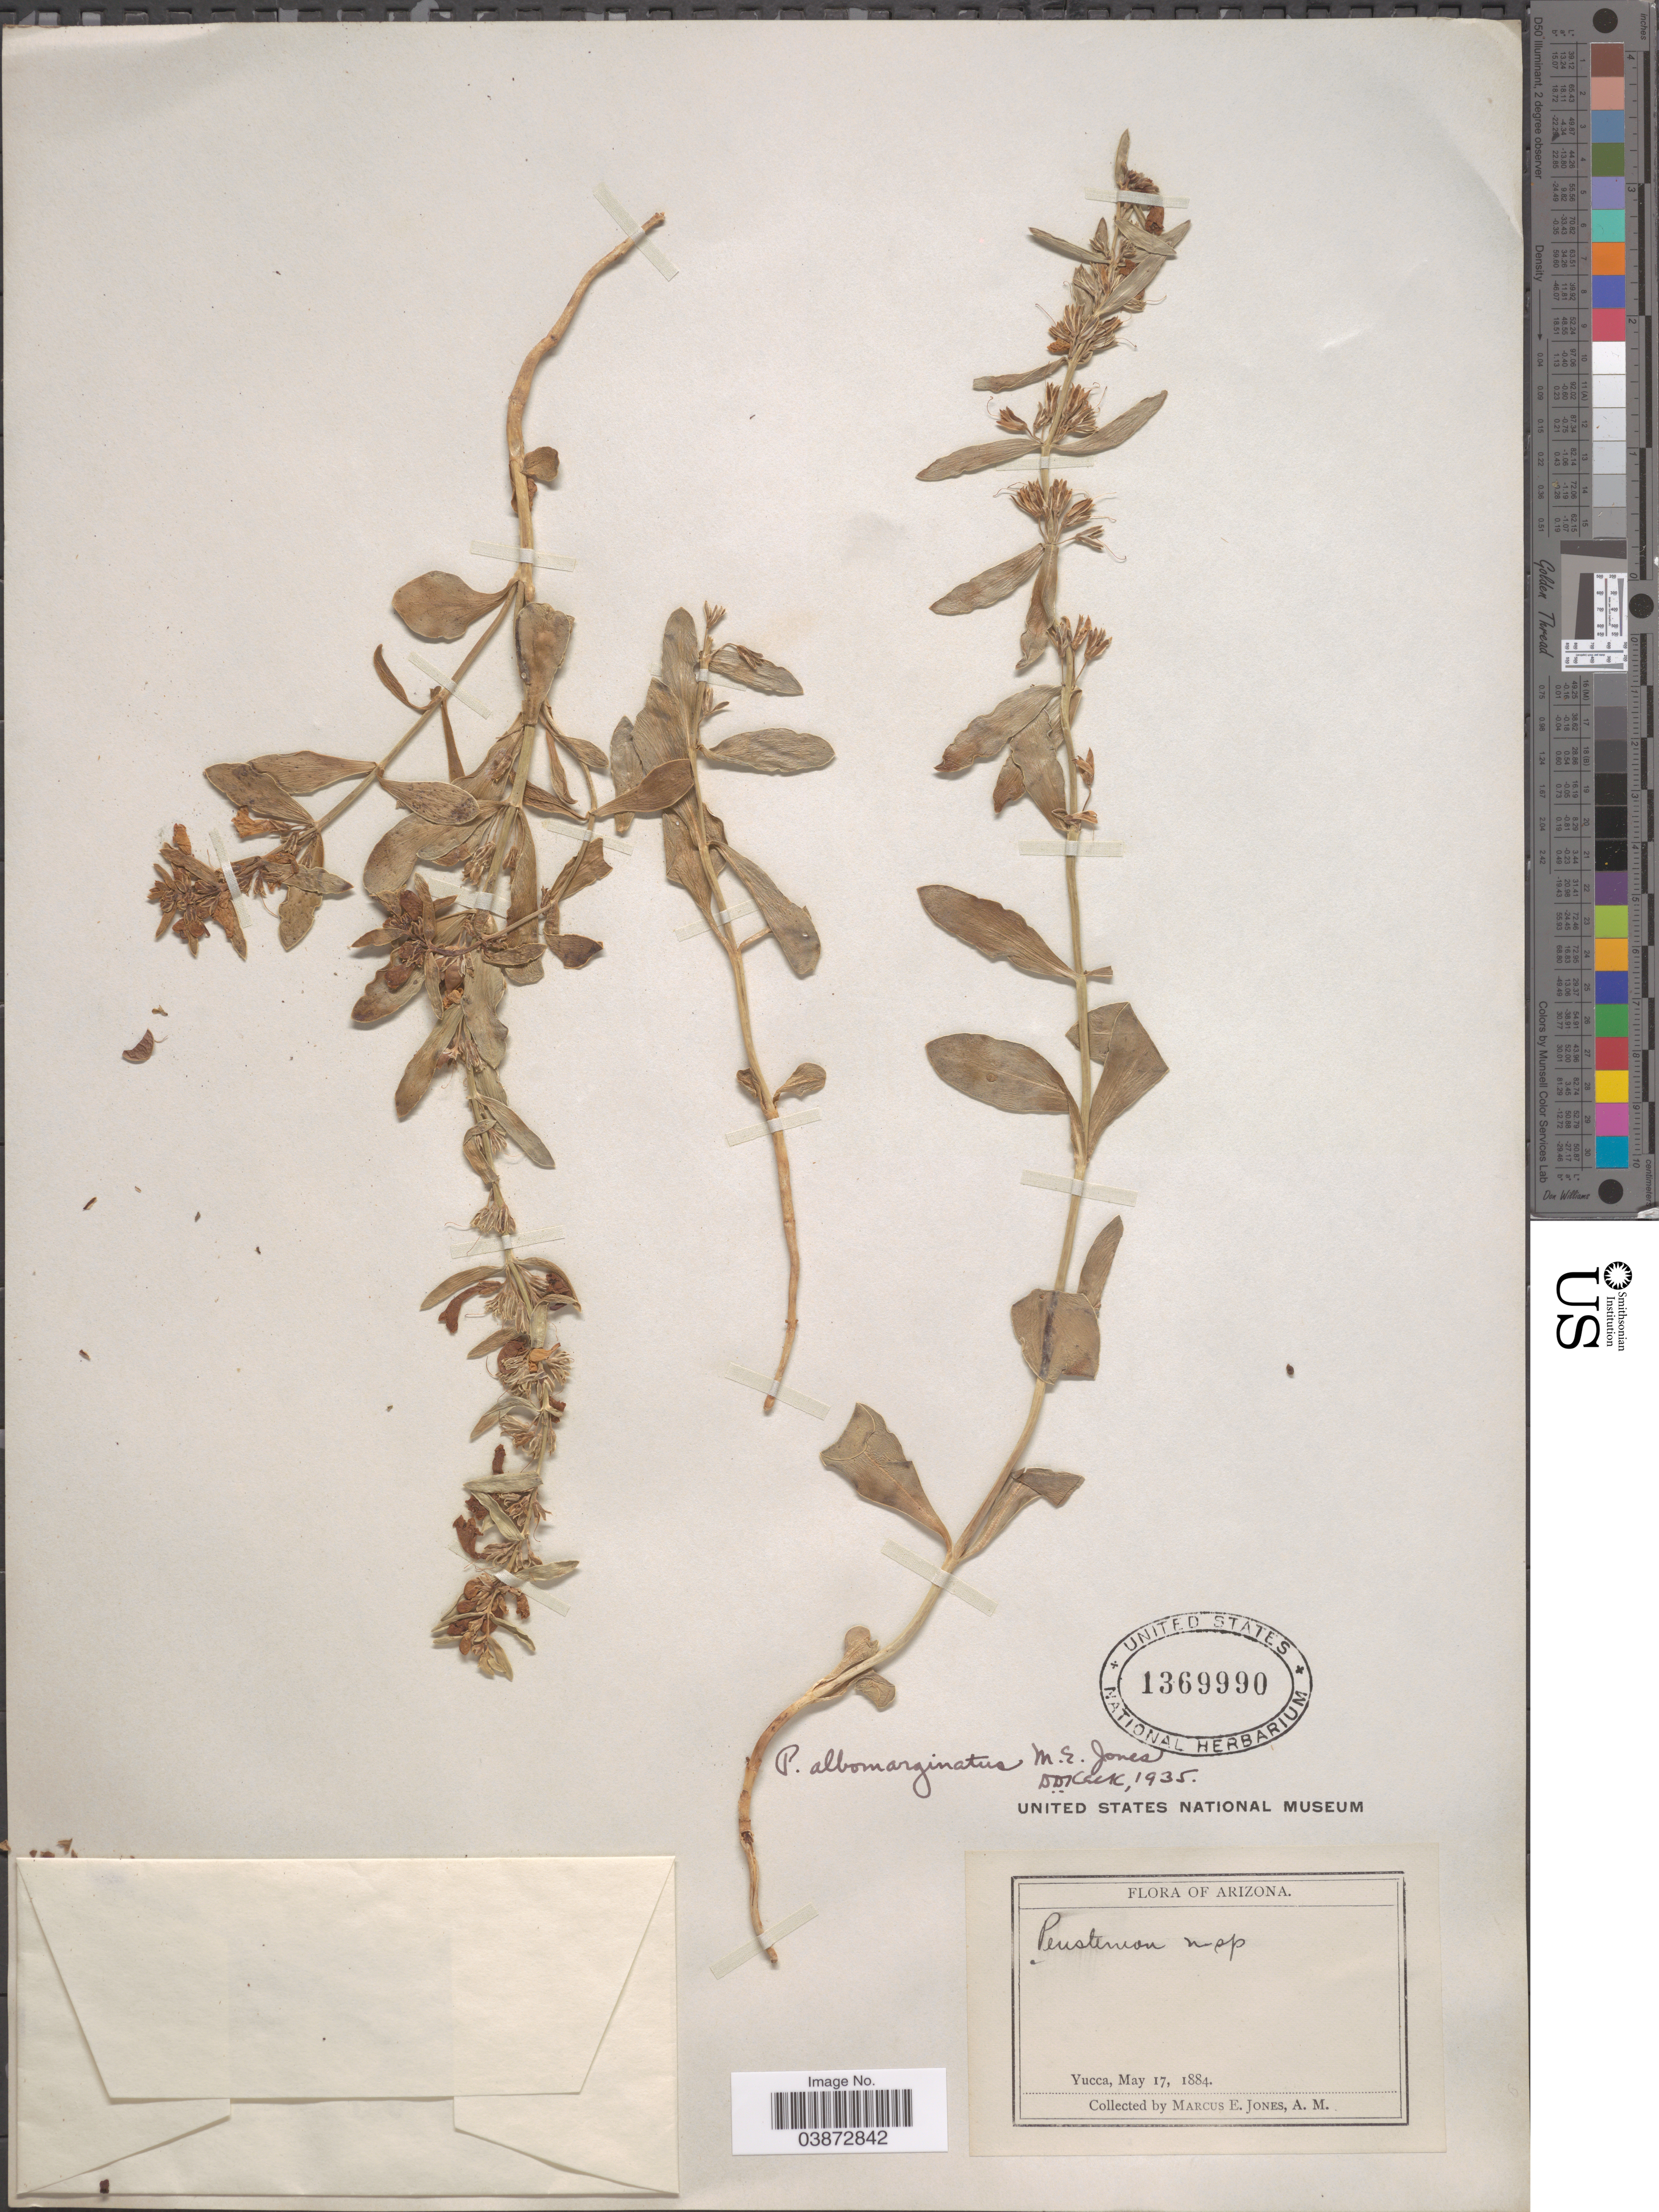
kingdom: Plantae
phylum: Tracheophyta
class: Magnoliopsida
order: Lamiales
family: Plantaginaceae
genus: Penstemon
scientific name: Penstemon albomarginatus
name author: M.E. Jones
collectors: M. E. Jones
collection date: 1884-05-17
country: United States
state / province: Arizona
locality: Yucca.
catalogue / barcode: US 1369990